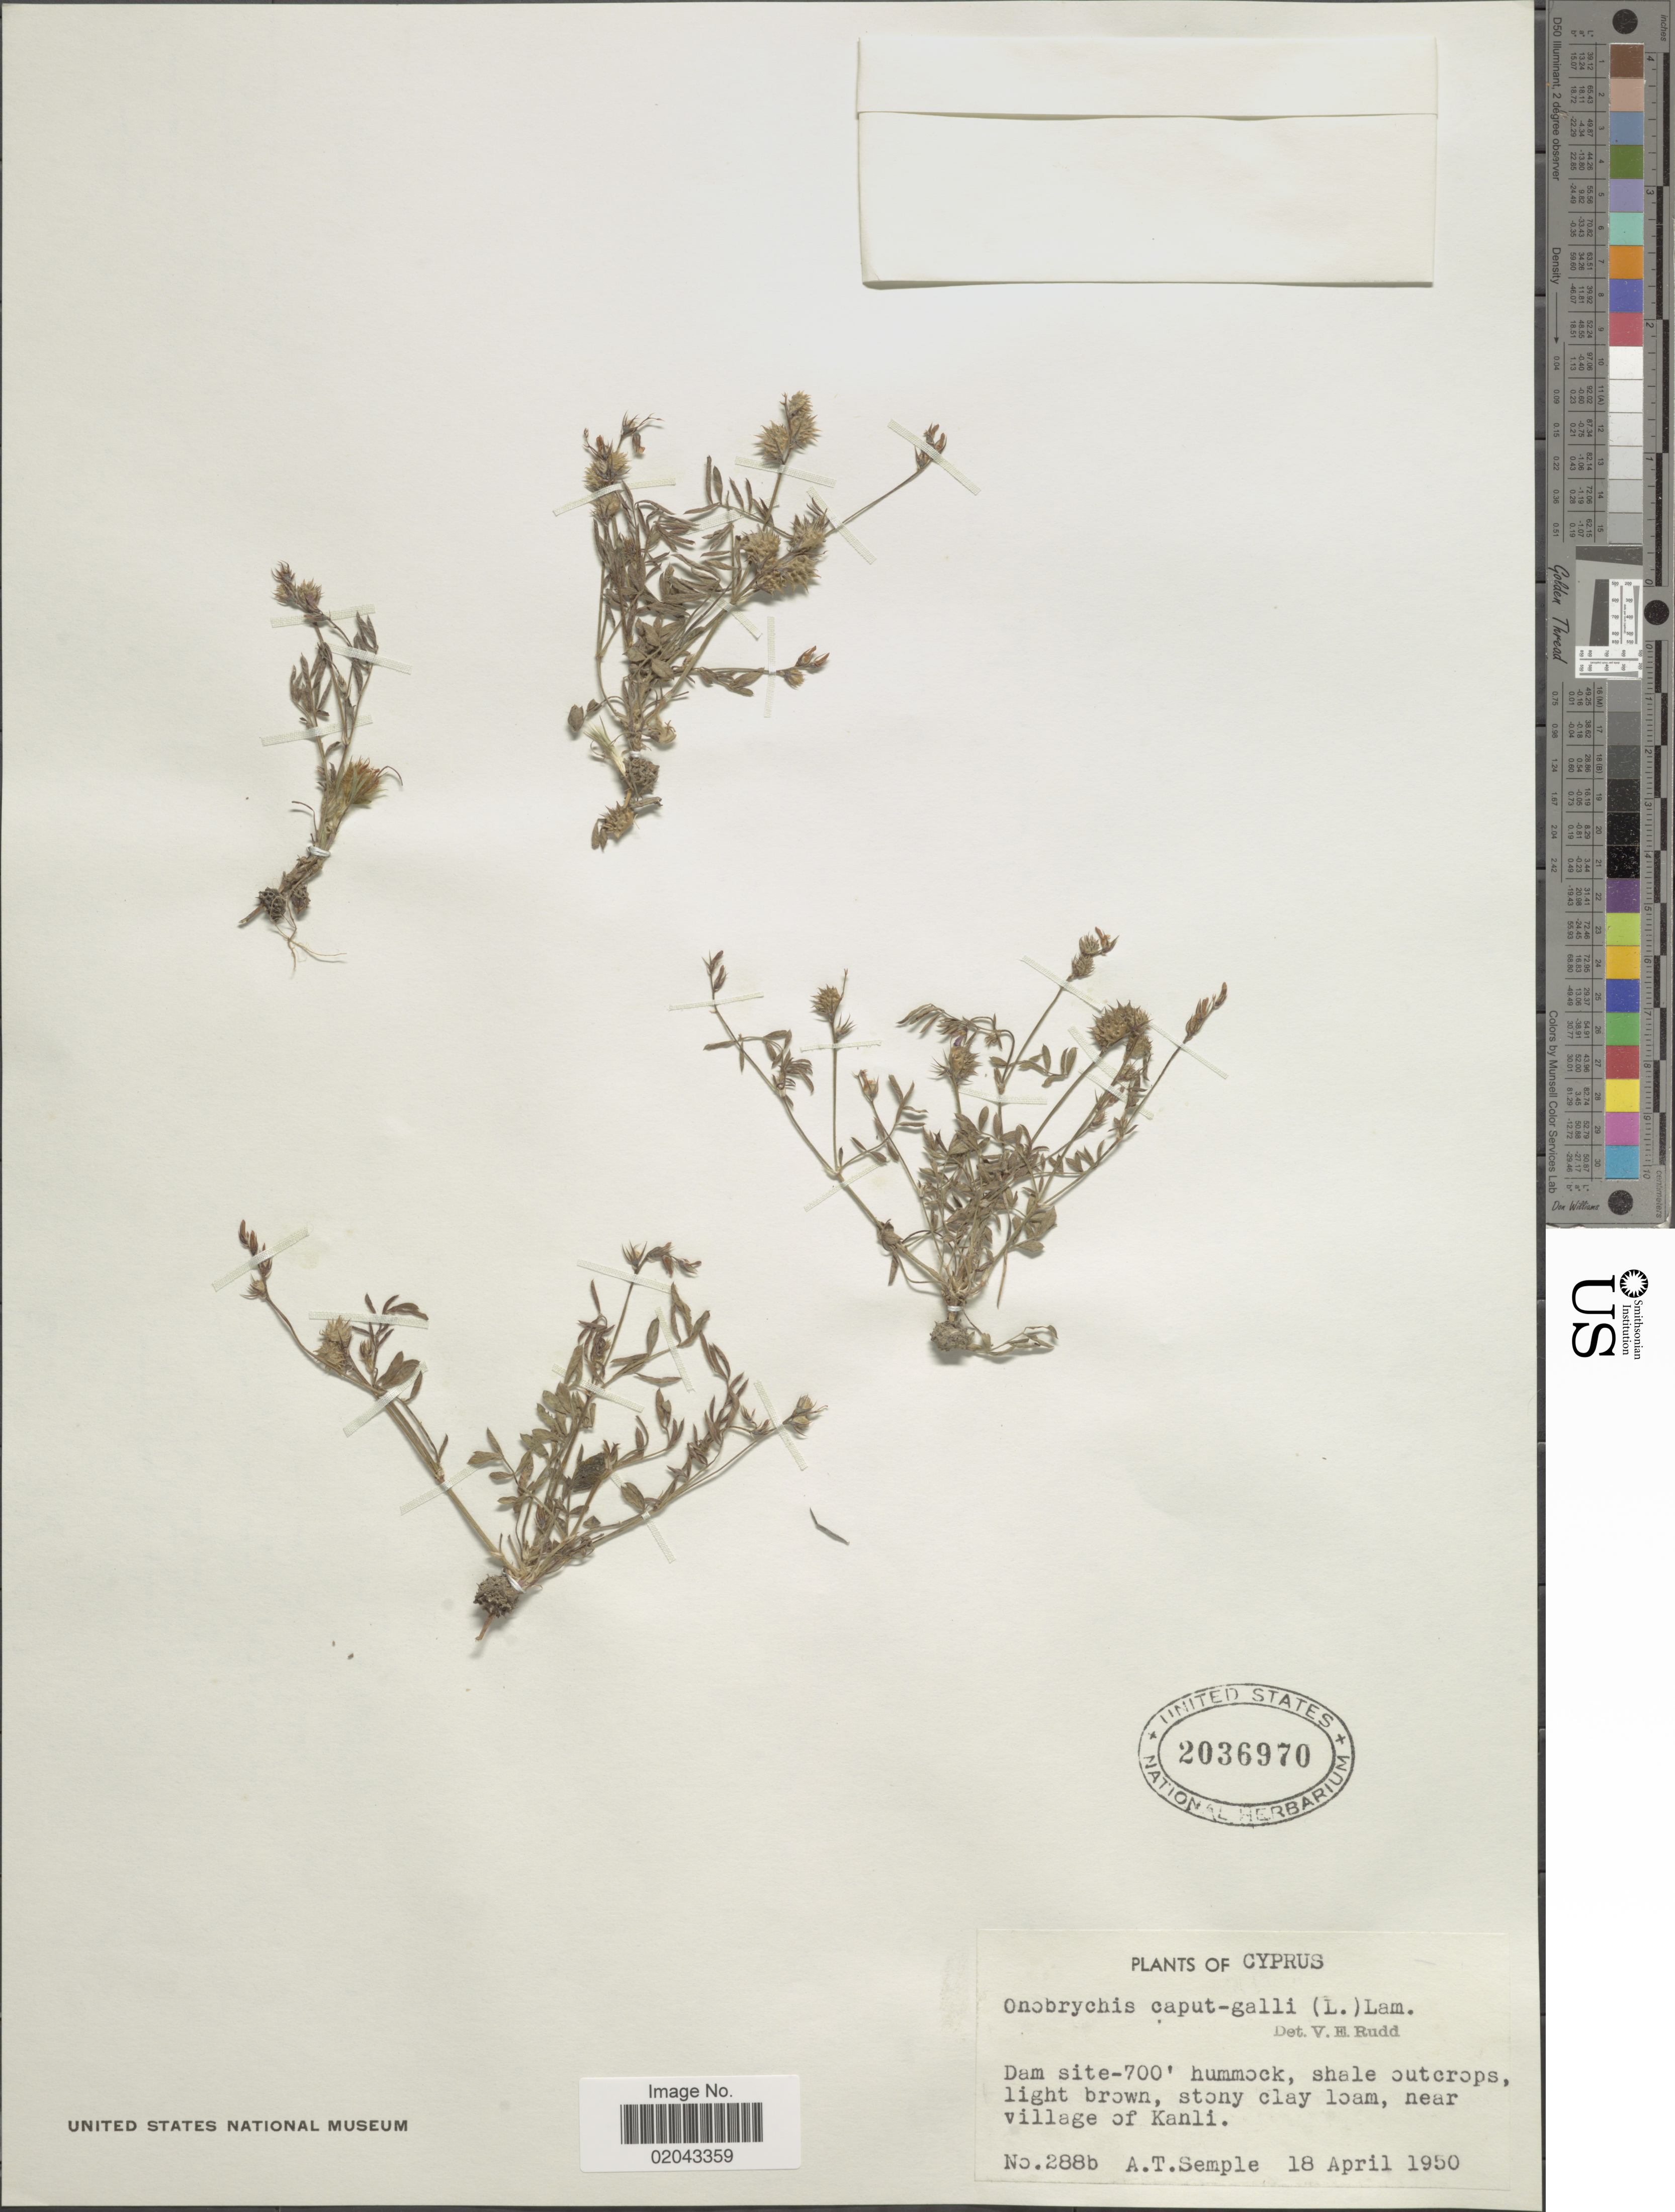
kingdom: Plantae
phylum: Tracheophyta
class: Magnoliopsida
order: Fabales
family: Fabaceae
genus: Onobrychis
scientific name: Onobrychis caput-galli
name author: (L.) Lam.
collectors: A. Semple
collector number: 288b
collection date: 1950-04-18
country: Cyprus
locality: Da, site-700. near village of Kanli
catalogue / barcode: US 2036970